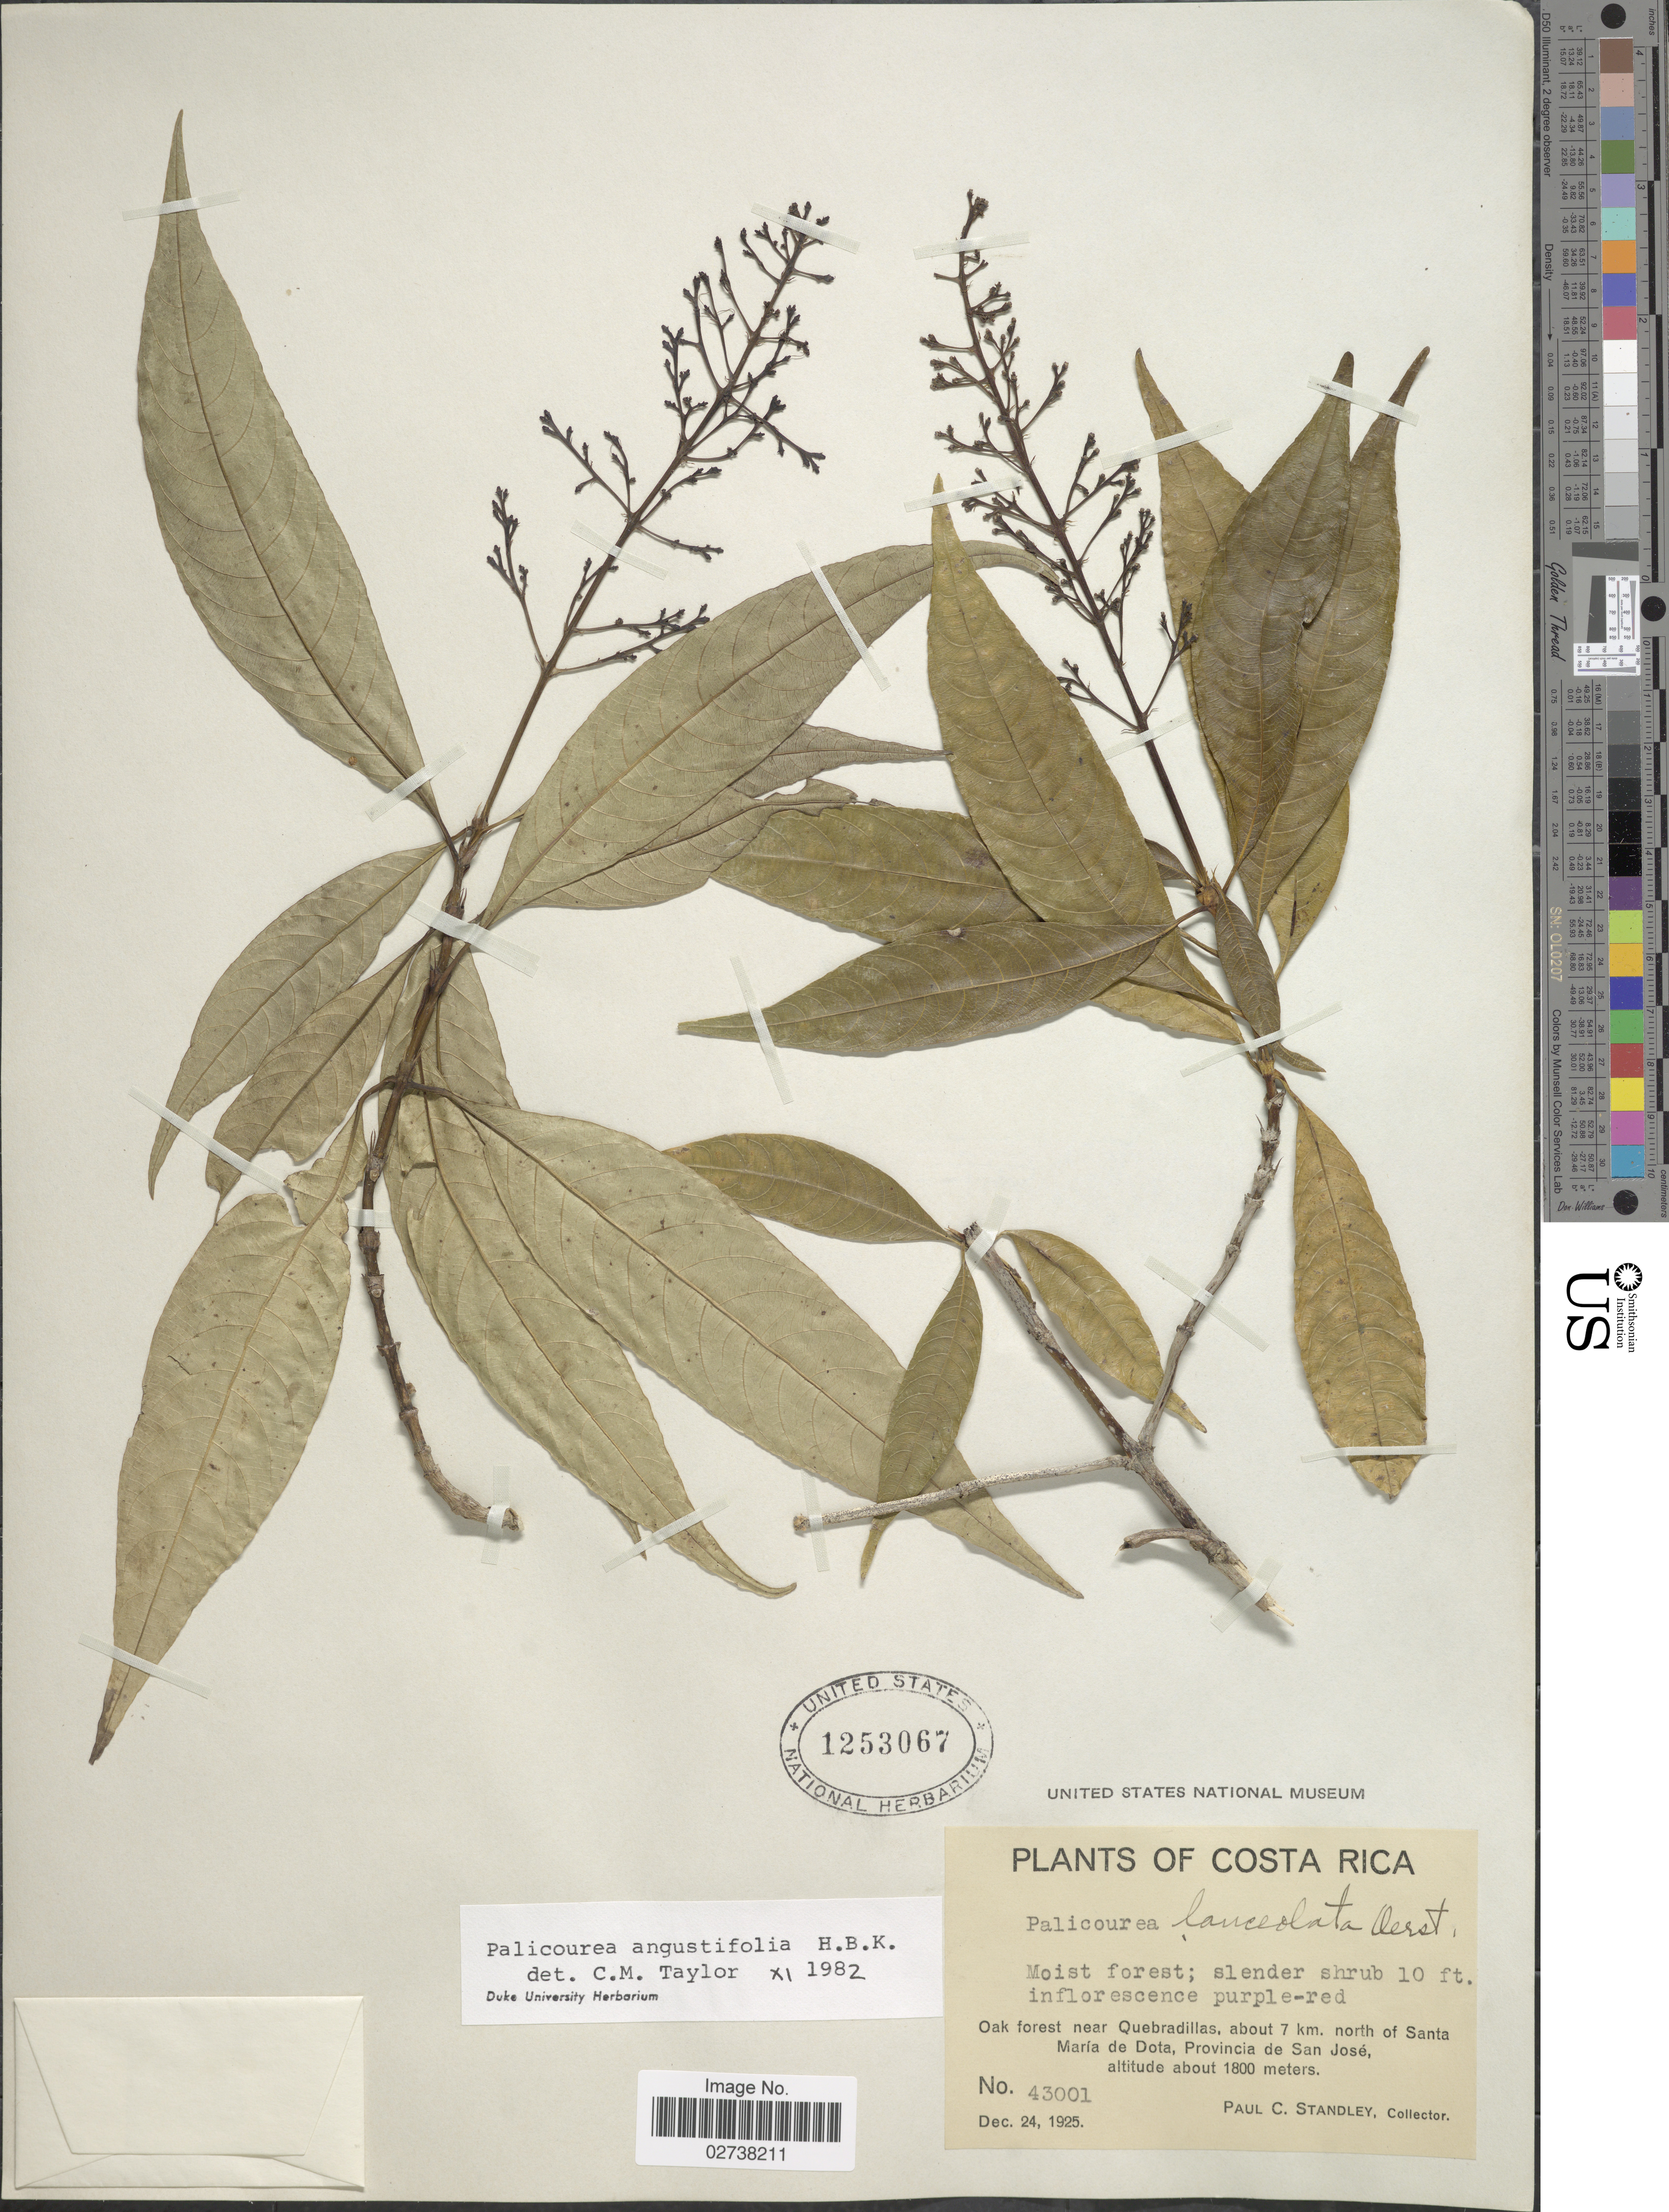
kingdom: Plantae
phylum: Tracheophyta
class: Magnoliopsida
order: Gentianales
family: Rubiaceae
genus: Palicourea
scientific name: Palicourea angustifolia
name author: Kunth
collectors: P. C. Standley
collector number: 43001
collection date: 1925-12-24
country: Costa Rica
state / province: San José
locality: Moist forest, Oak forest near Quebradillas, about 7 km. north of Santa Maria de Dota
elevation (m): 1800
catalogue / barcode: US 1253067